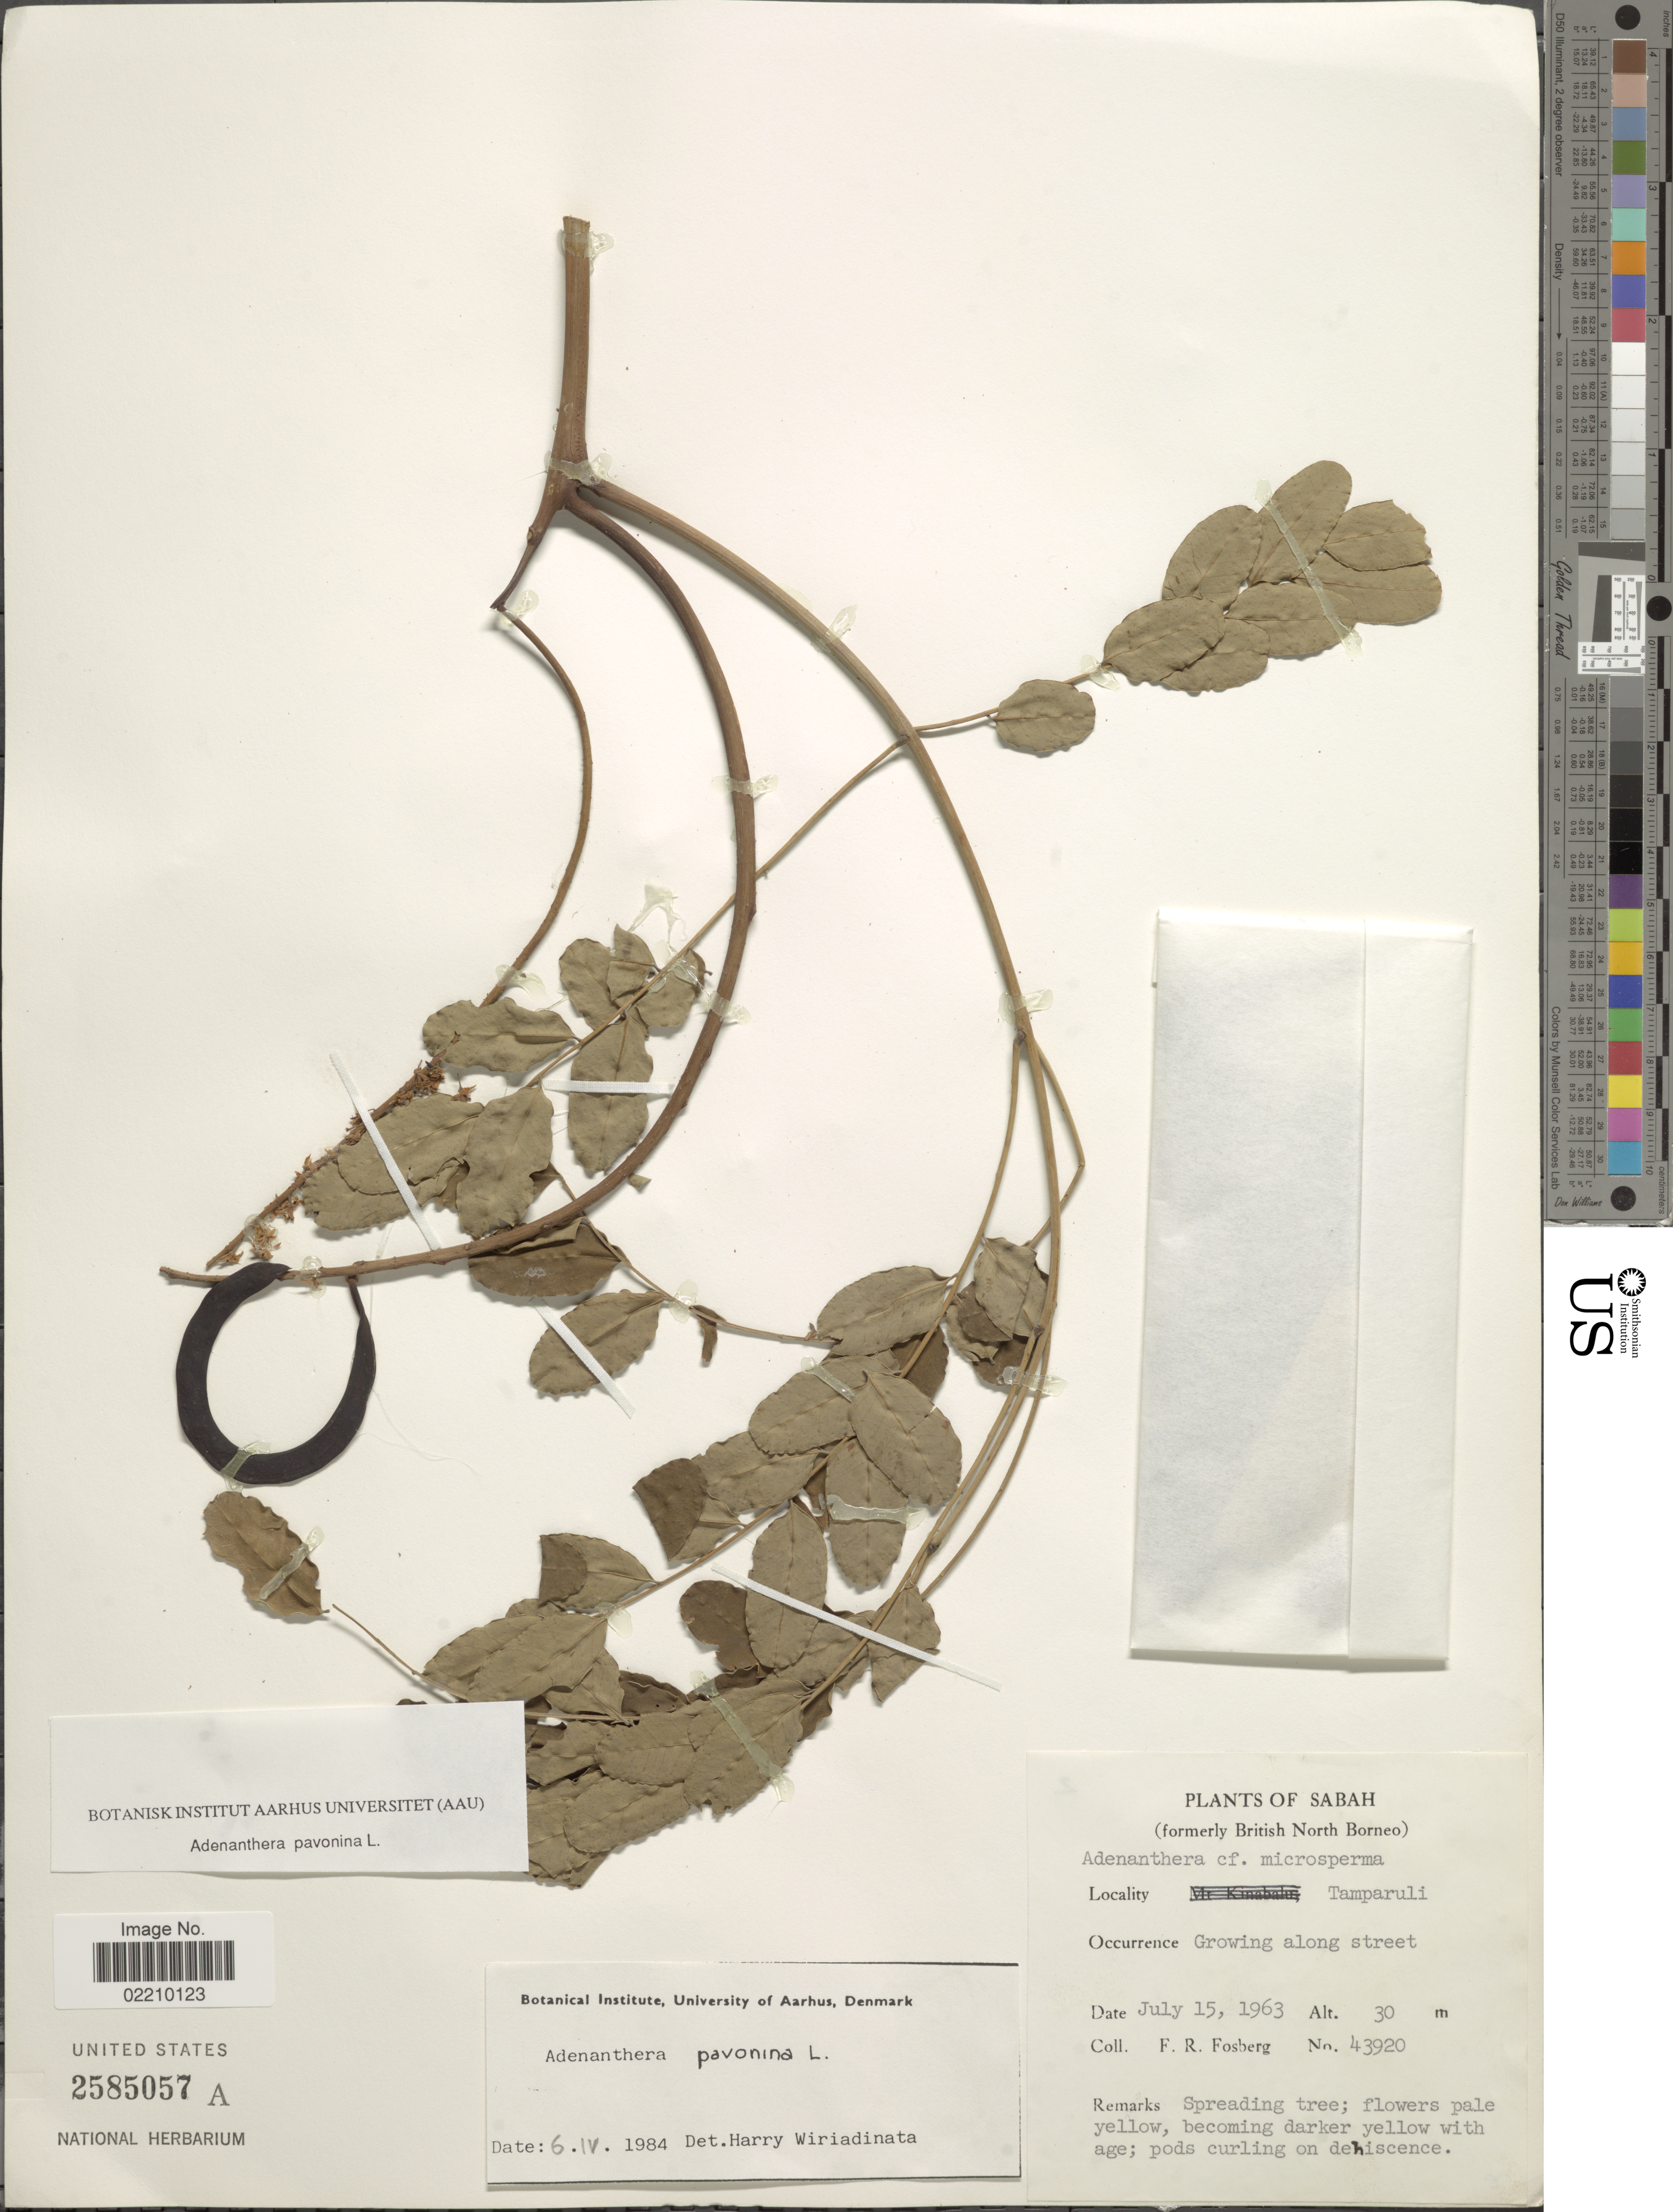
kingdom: Plantae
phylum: Tracheophyta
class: Magnoliopsida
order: Fabales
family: Fabaceae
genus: Adenanthera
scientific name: Adenanthera pavonina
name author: L.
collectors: F. R. Fosberg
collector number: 43920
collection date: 1963-07-15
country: Malaysia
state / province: Sabah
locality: Formerly British North Borneo), Tamparuli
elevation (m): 30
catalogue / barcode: US 2585057A